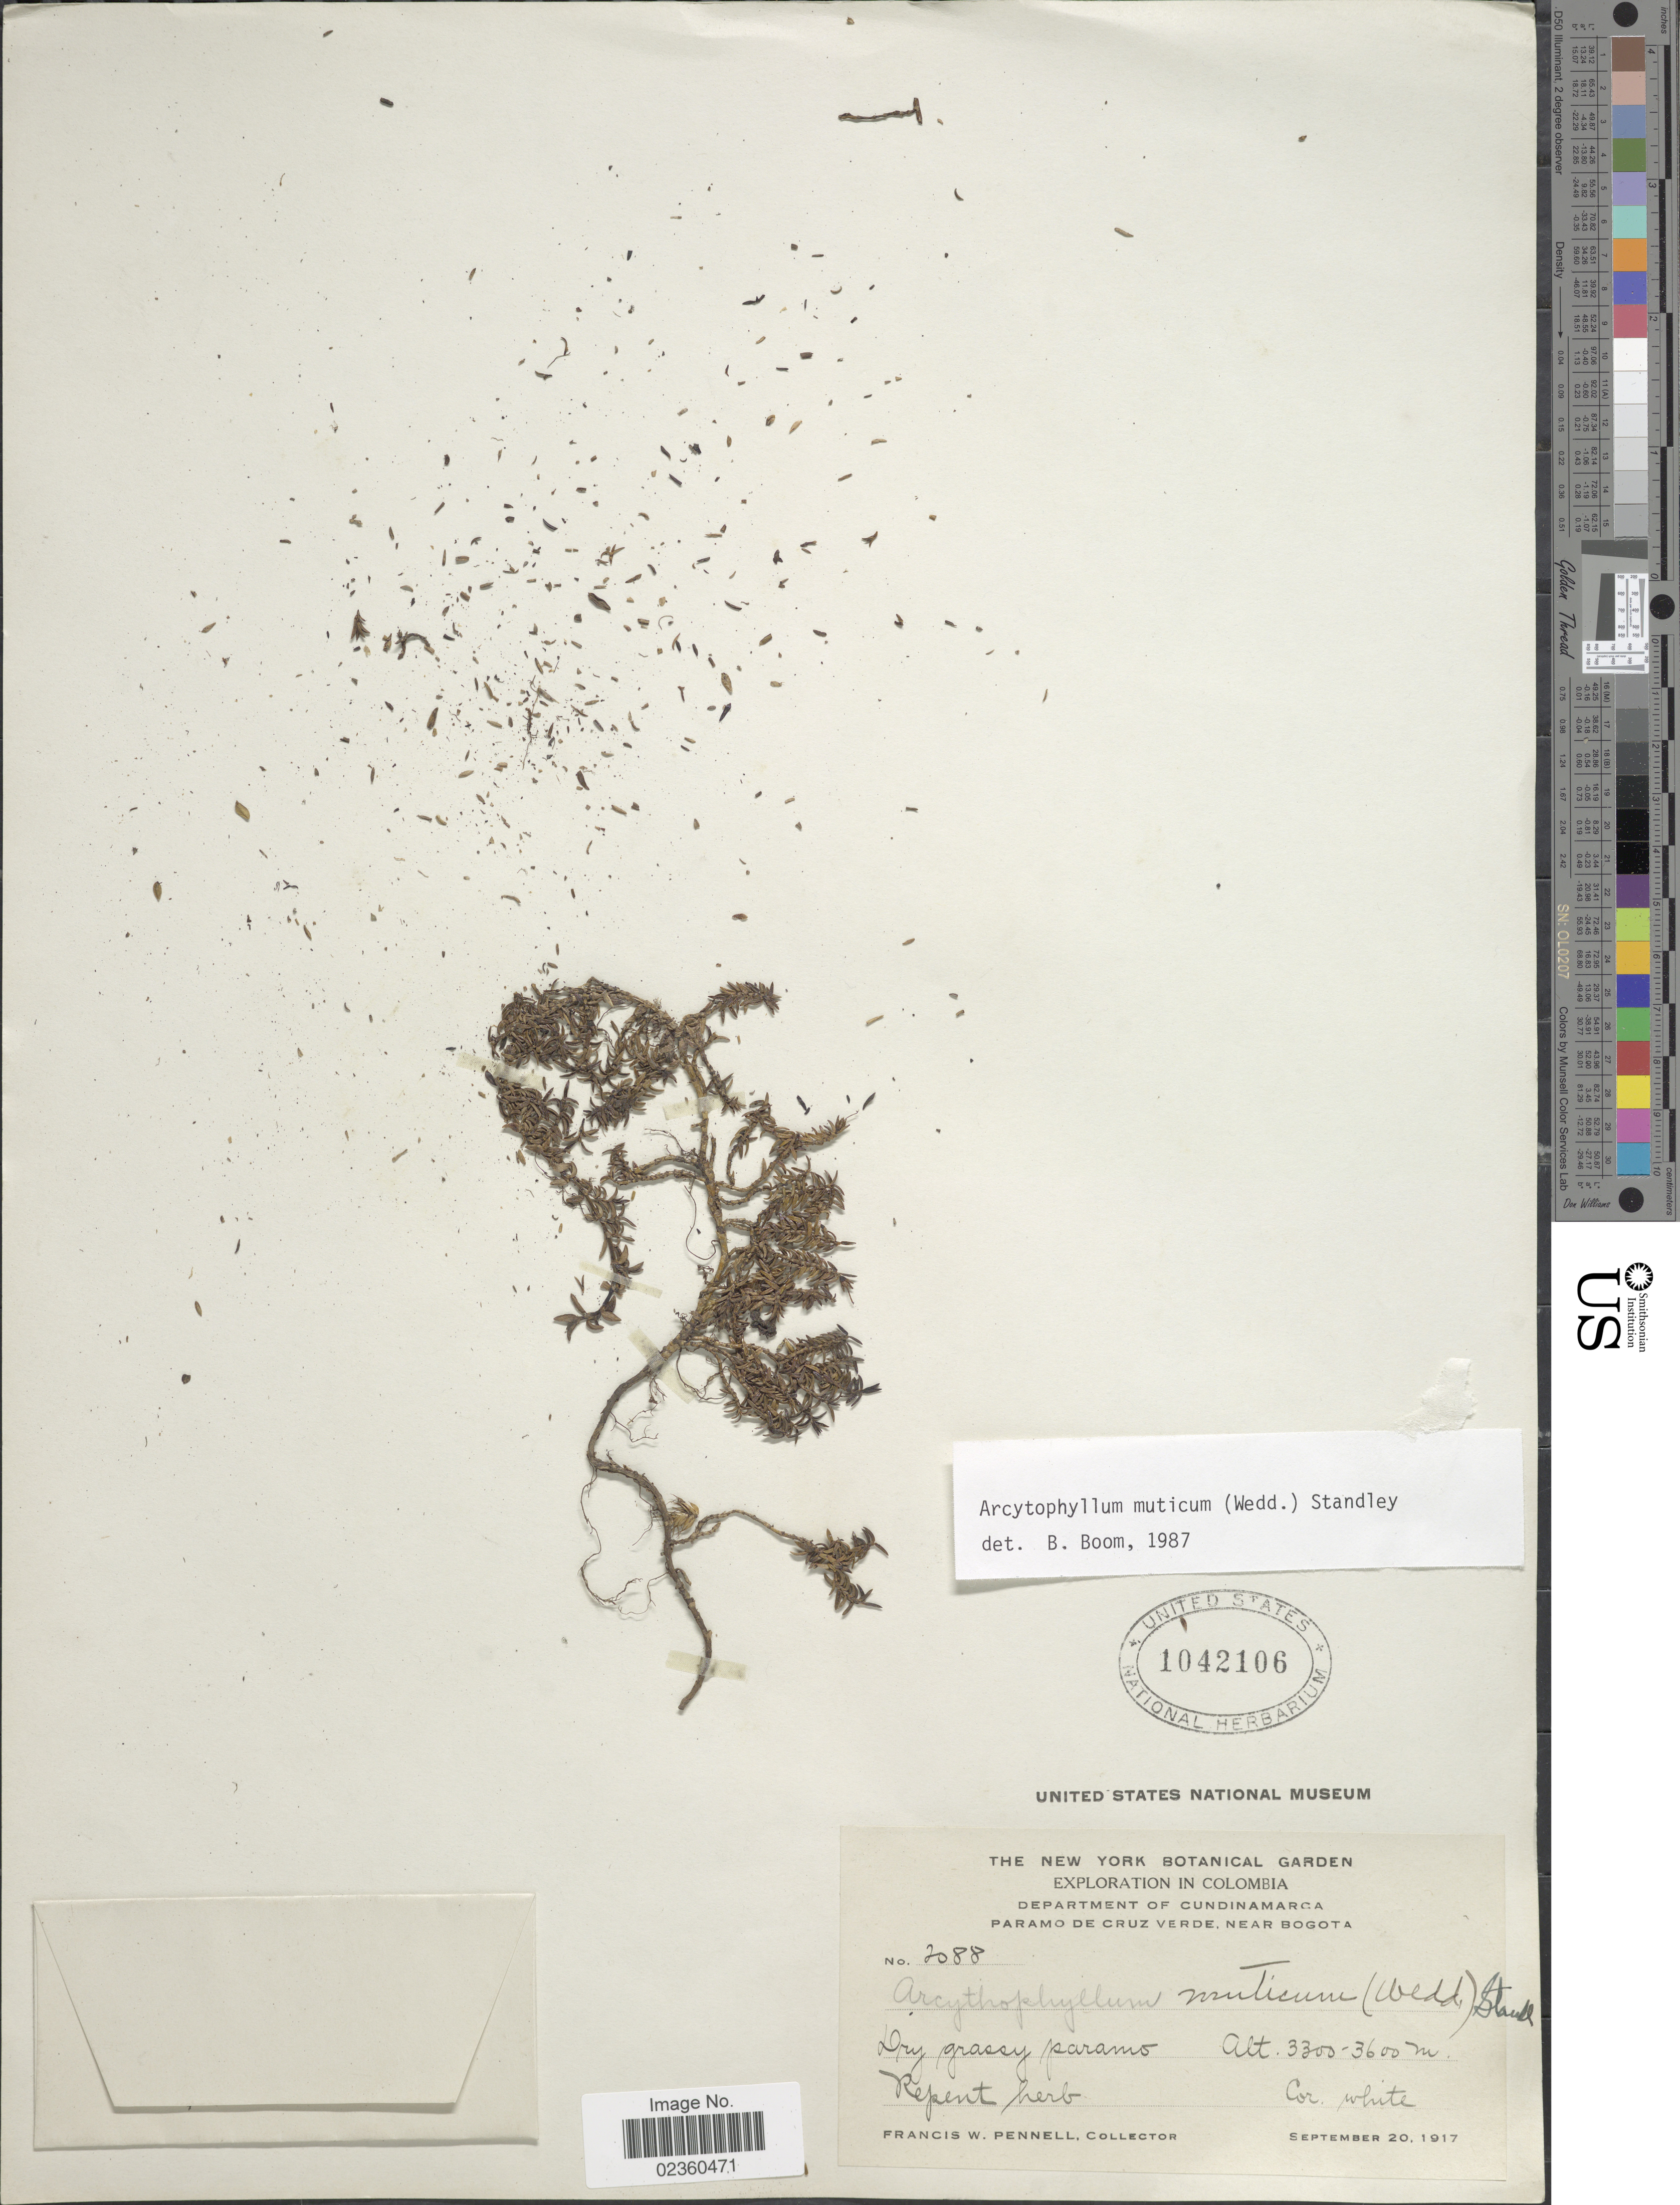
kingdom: Plantae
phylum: Tracheophyta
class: Magnoliopsida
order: Gentianales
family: Rubiaceae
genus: Arcytophyllum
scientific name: Arcytophyllum muticum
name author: (Wedd.) Standl.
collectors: F. W. Pennell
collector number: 2088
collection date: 1917-09-20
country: Colombia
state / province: Cundinamarca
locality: Departamento of Cundinamarca, Paramo de Cruz Verde, near Bogota, Dry grassy paramo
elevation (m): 3300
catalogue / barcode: US 1042106